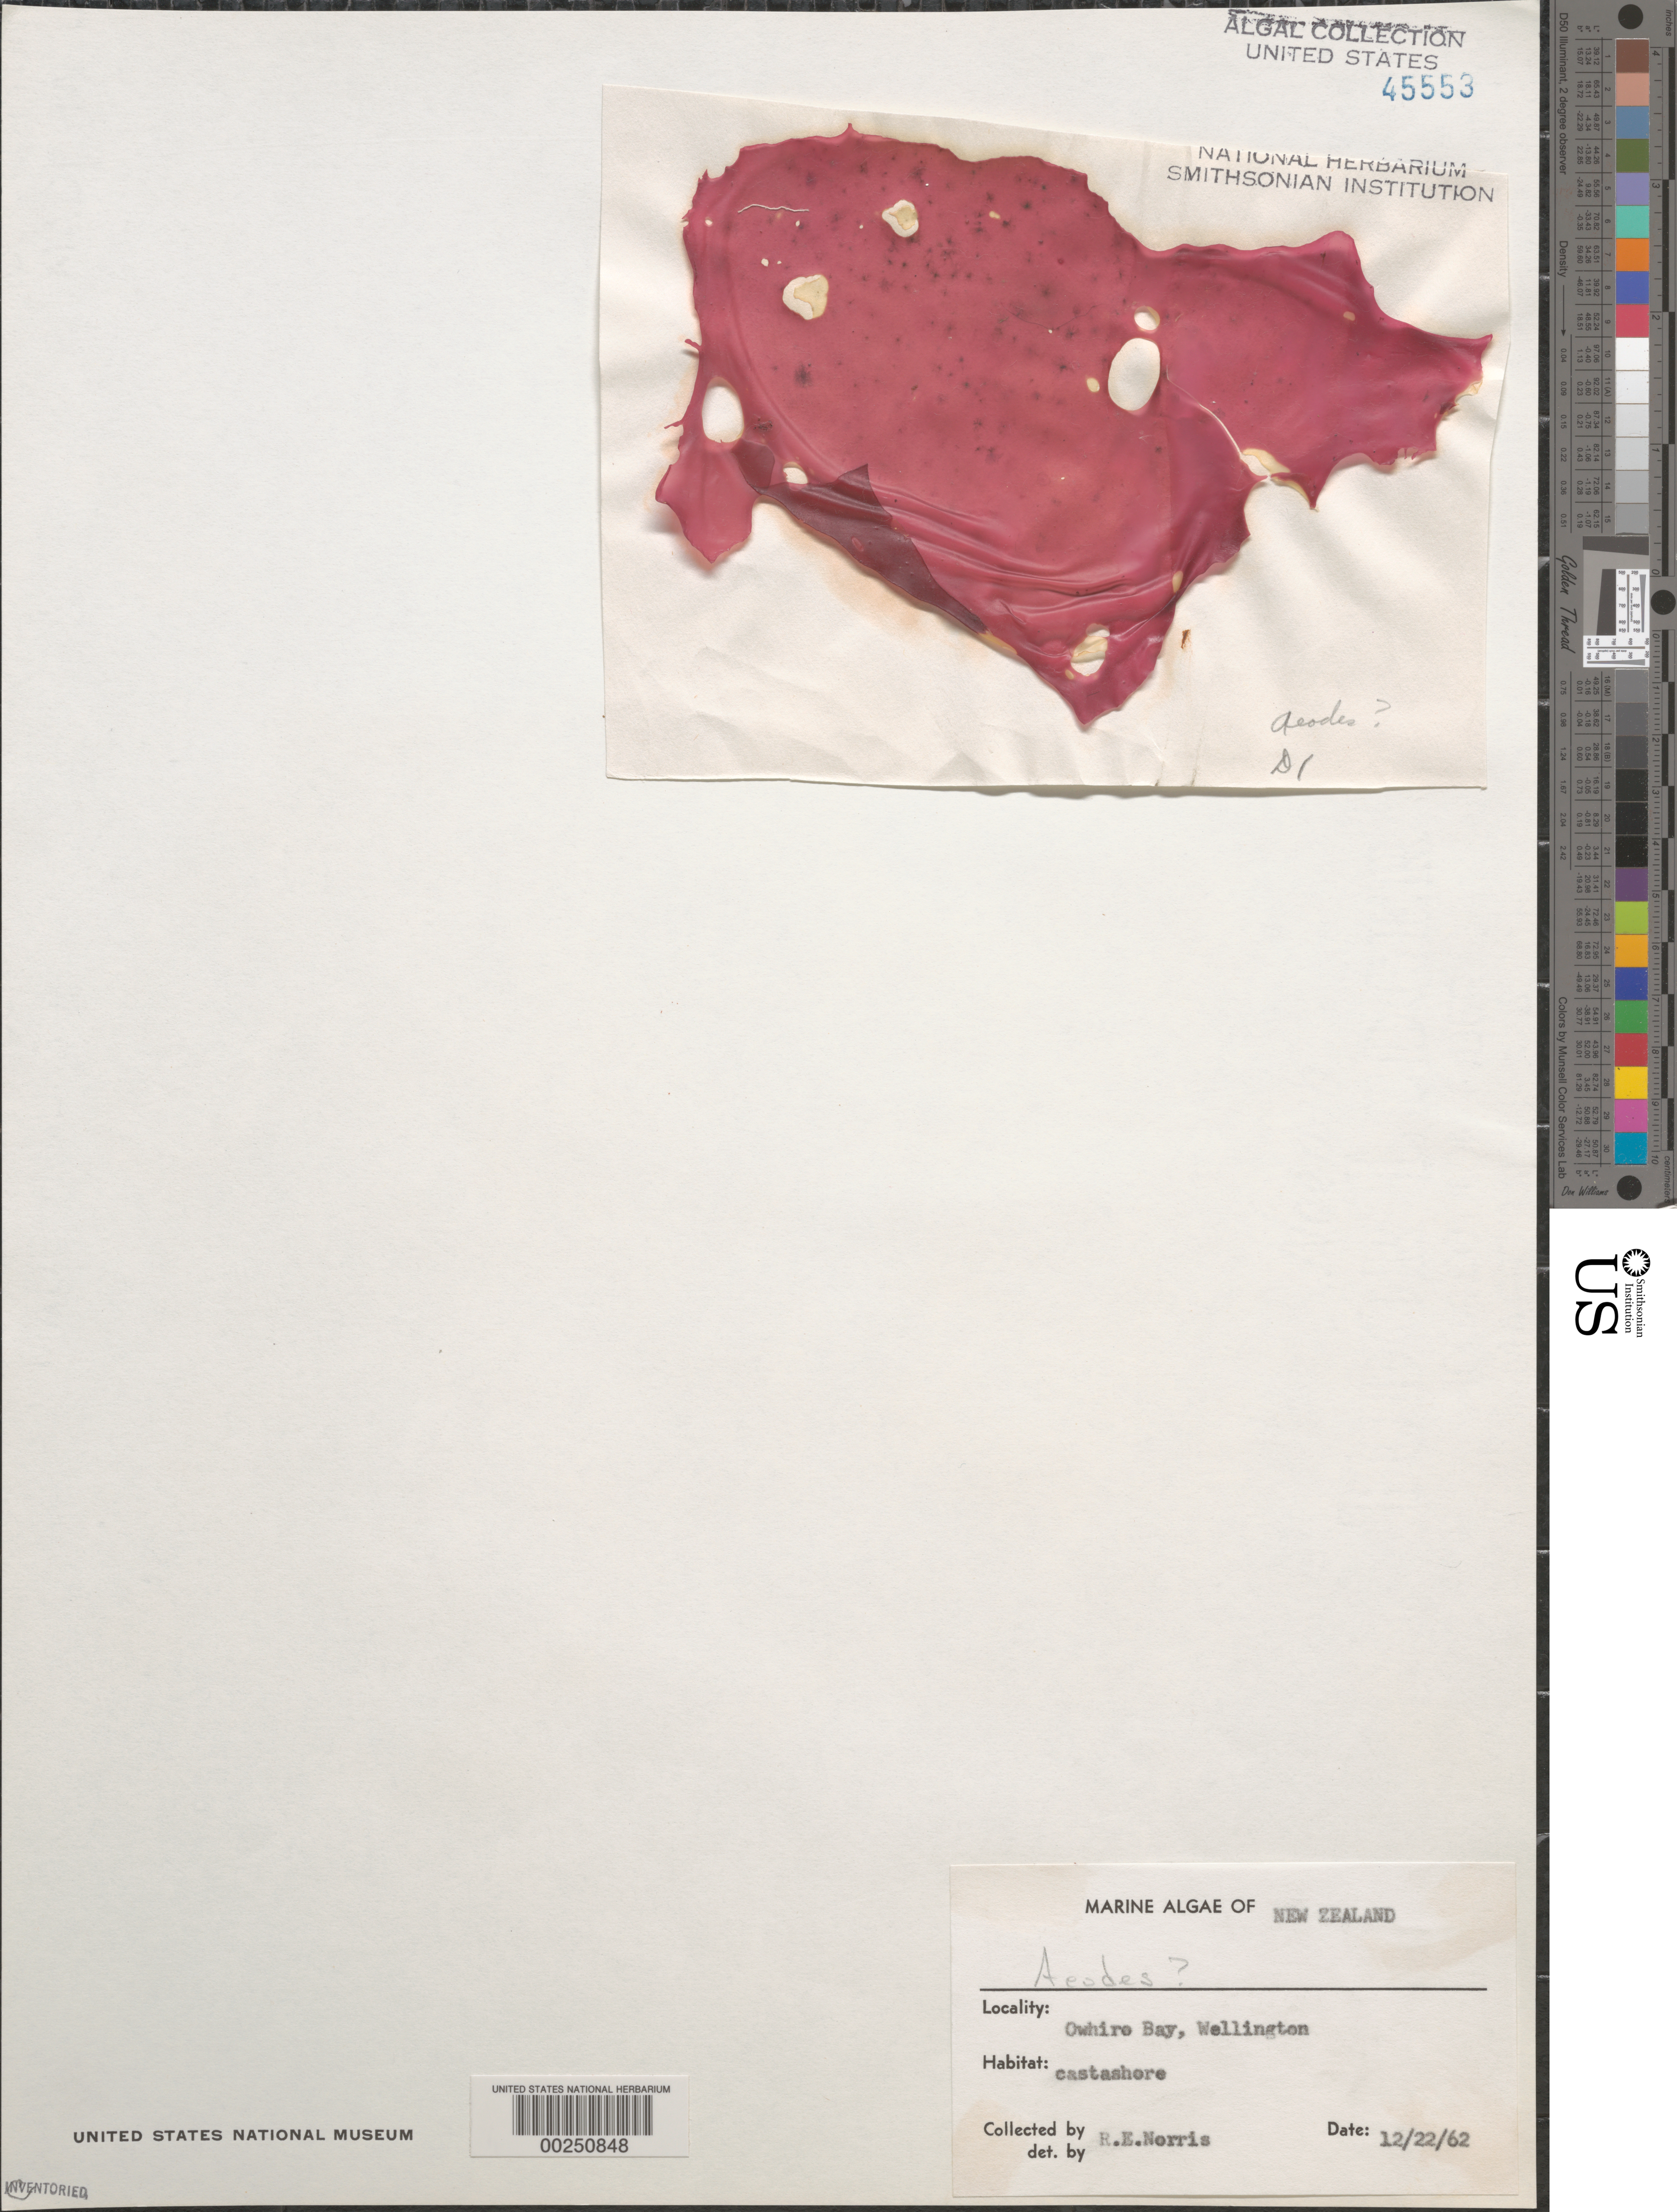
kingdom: Plantae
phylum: Rhodophyta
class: Florideophyceae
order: Halymeniales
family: Halymeniaceae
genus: Aeodes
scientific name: Aeodes sp.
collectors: R. E. Norris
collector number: D1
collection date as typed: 22 Dec 1962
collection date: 1962-12-22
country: New Zealand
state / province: Wellington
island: North Island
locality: Wellington, Owhiro Bay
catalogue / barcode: US 45553